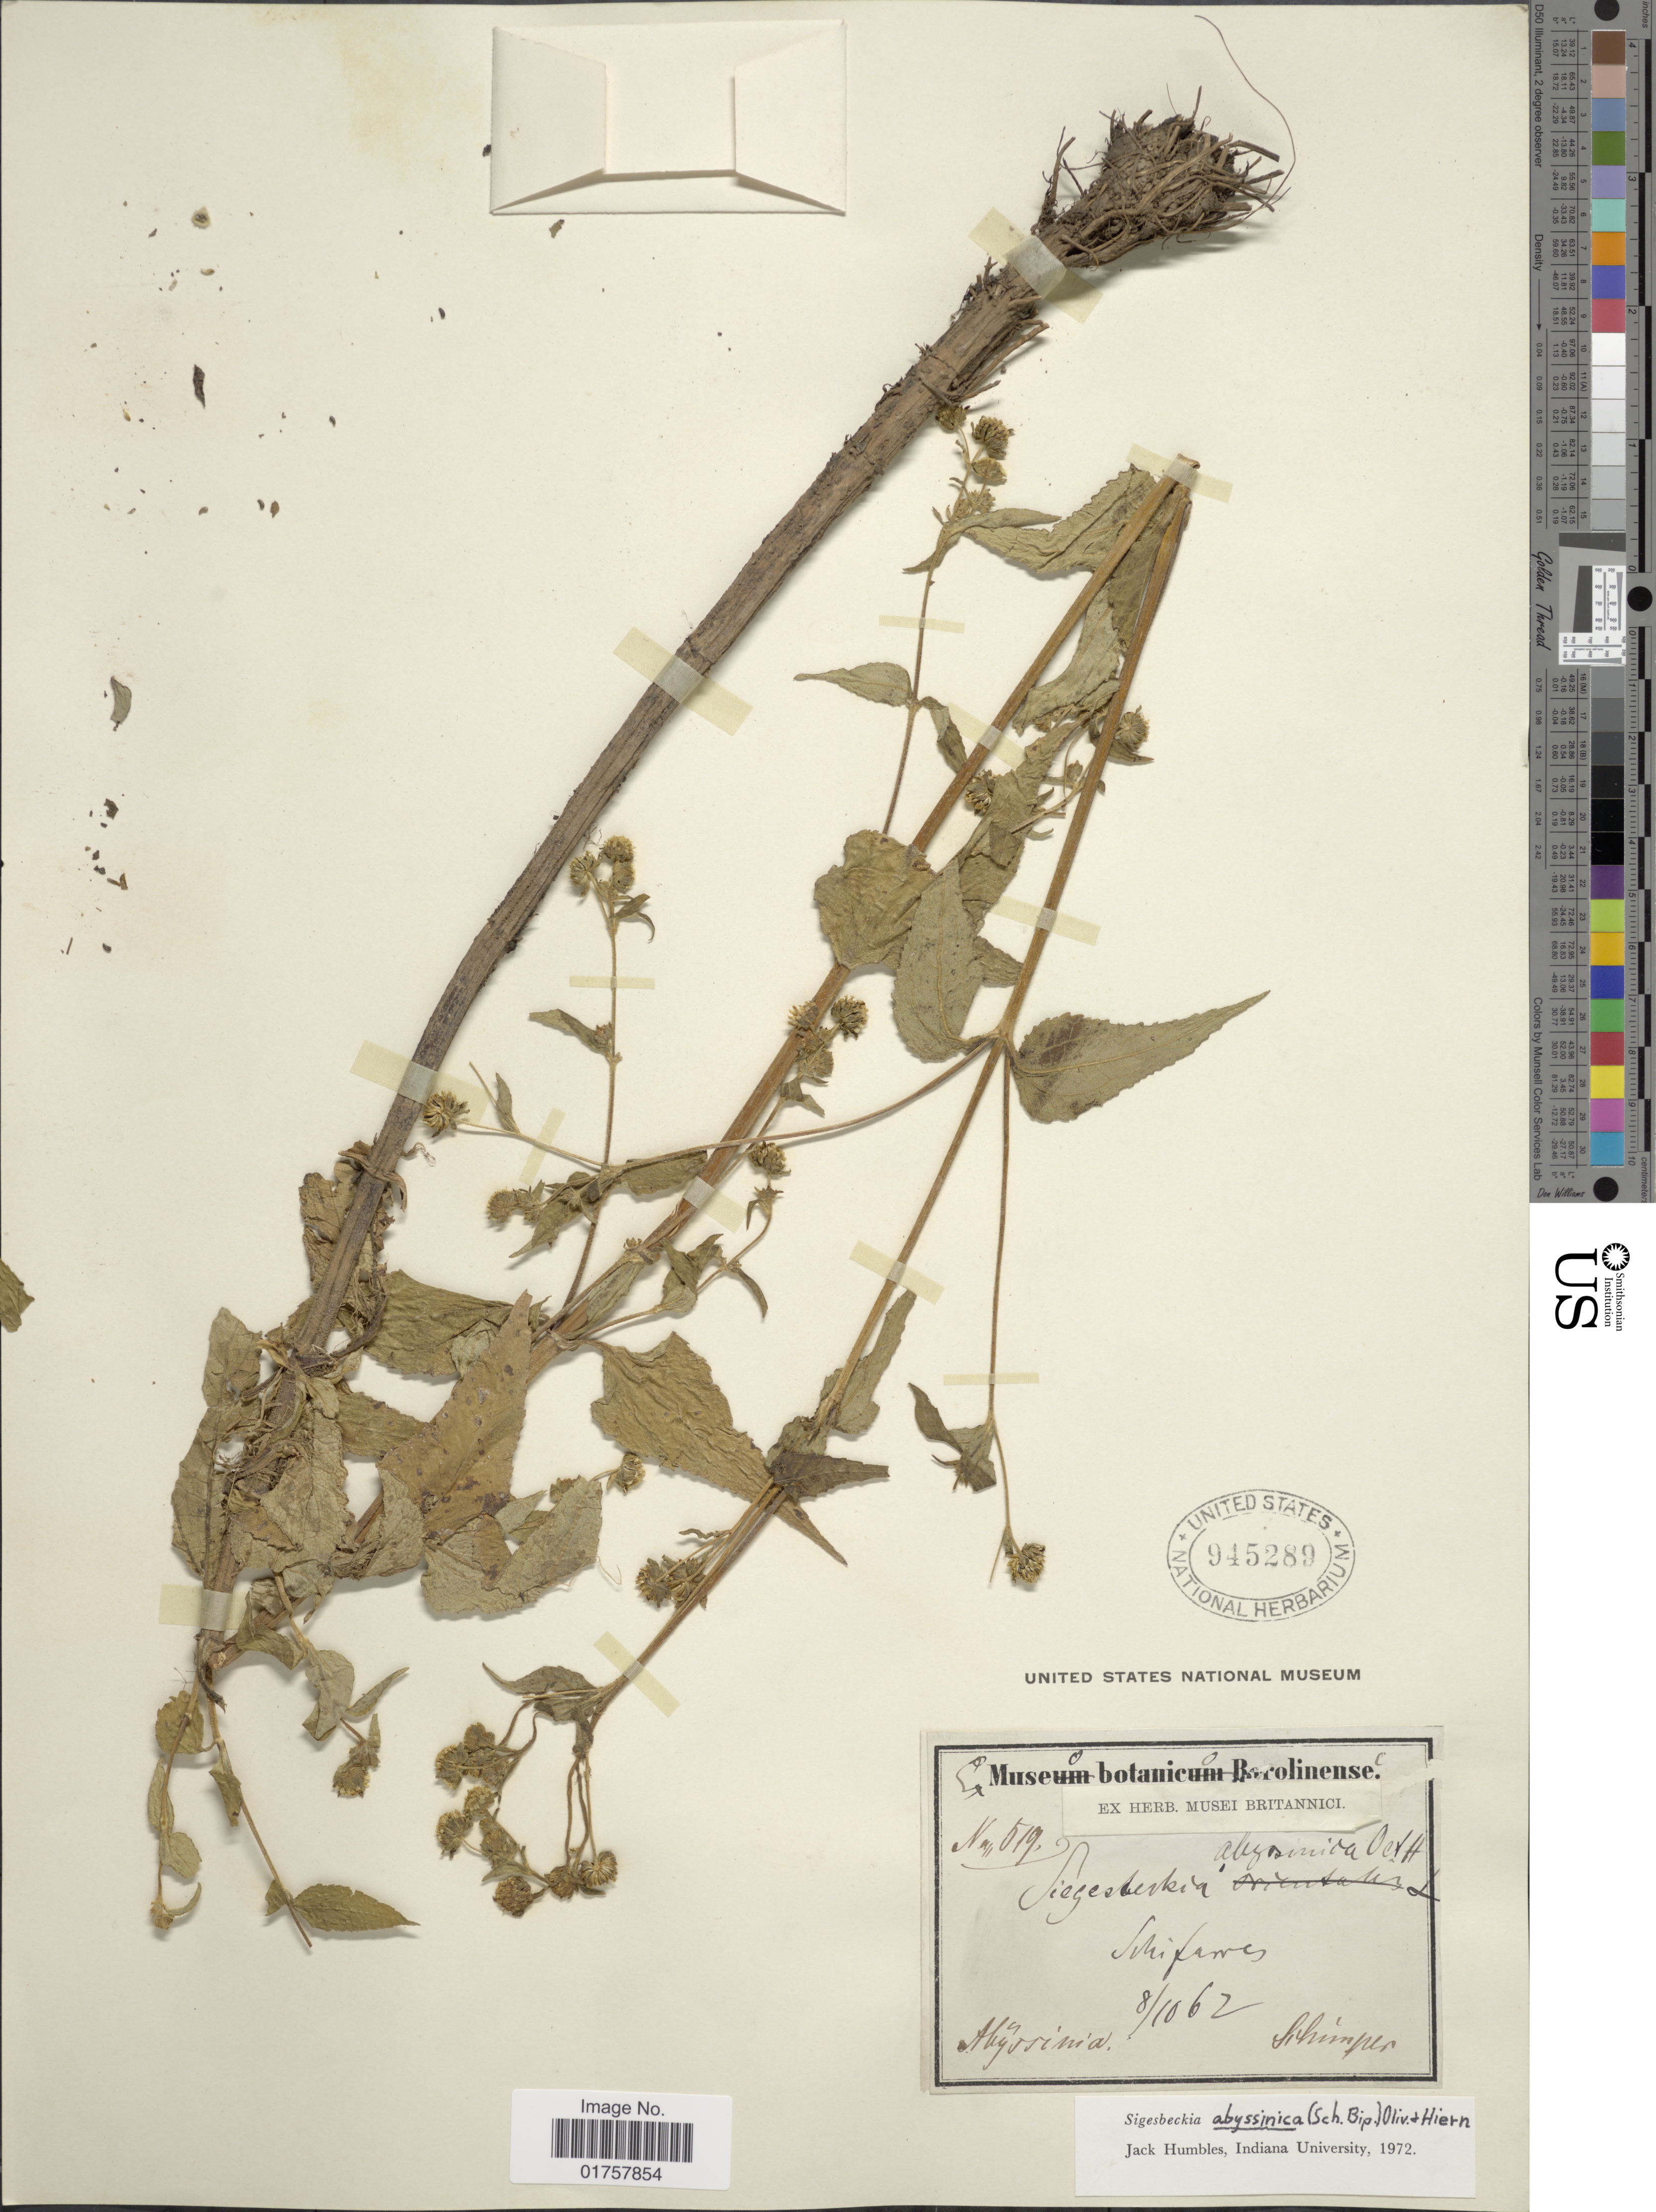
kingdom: Plantae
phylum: Tracheophyta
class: Magnoliopsida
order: Asterales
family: Asteraceae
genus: Sigesbeckia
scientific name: Sigesbeckia abyssinica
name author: (Sch. Bip.) Oliv.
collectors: -. Schimper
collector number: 519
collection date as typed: Transcribed d/m/y: 8/10/62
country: Eritrea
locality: Abyssinia, Anifarres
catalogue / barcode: US 945289